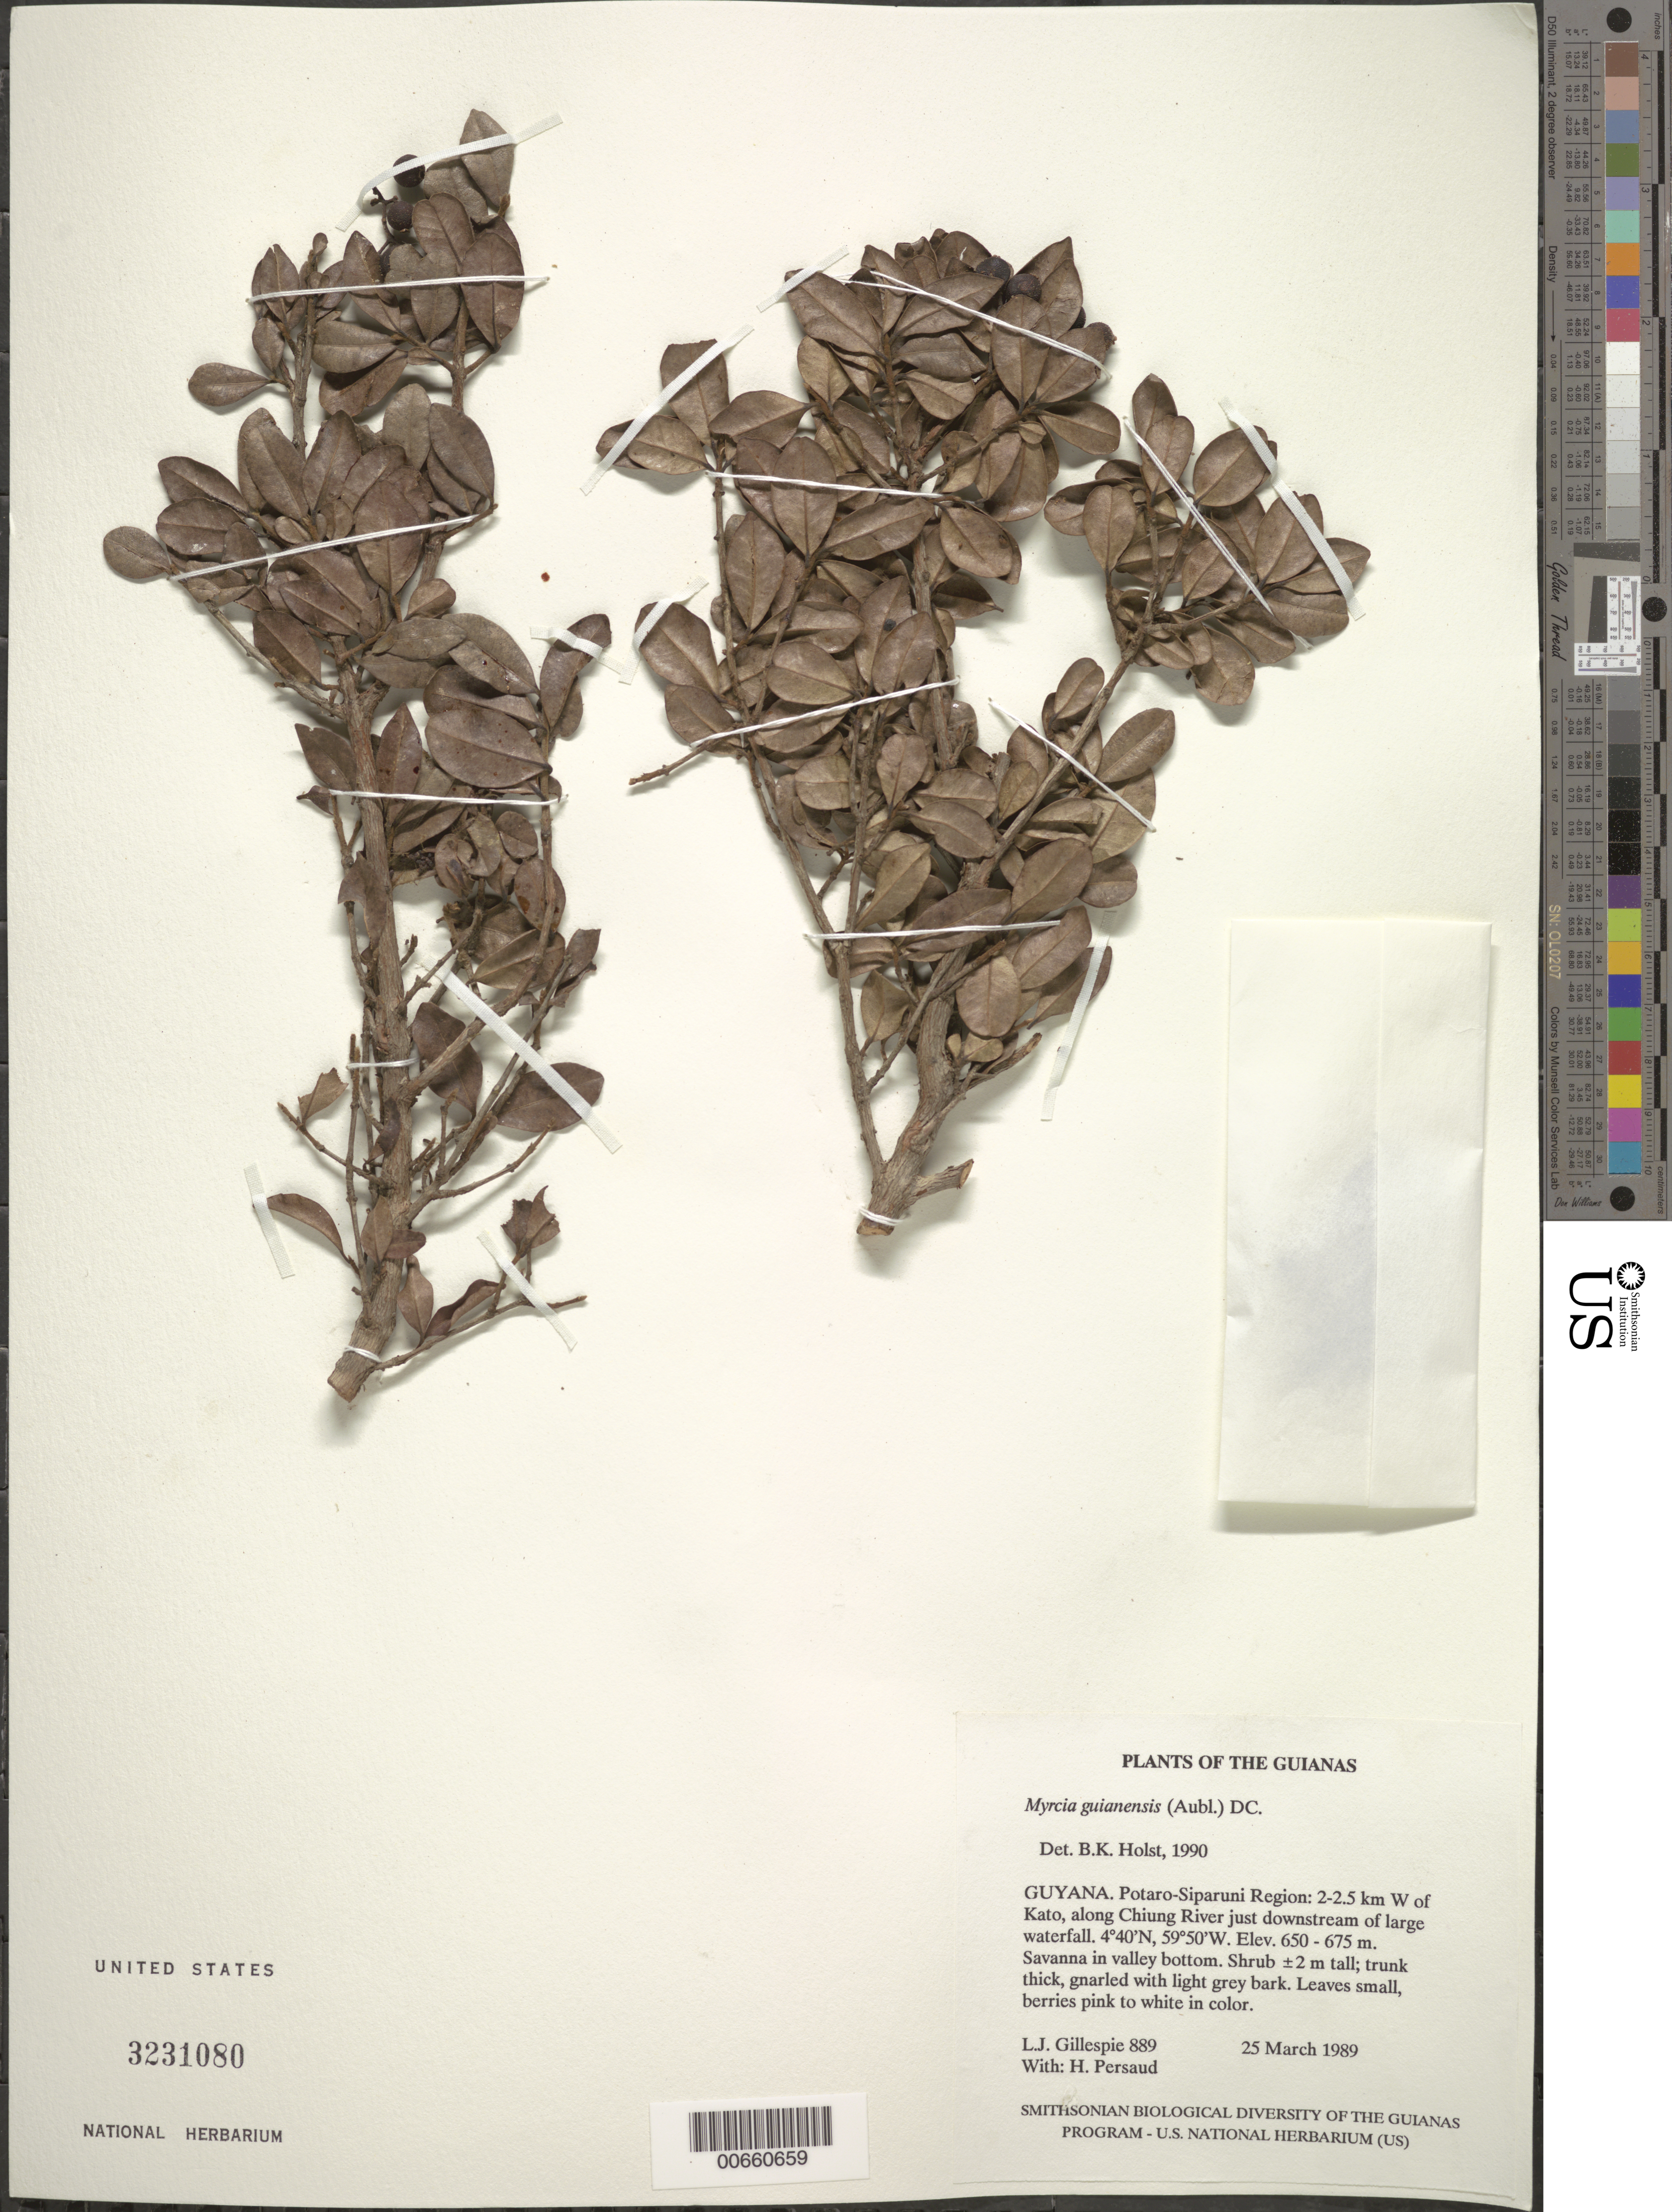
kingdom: Plantae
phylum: Tracheophyta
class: Magnoliopsida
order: Myrtales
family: Myrtaceae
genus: Myrcia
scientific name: Myrcia guianensis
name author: (Aubl.) DC.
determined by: Holst, Bruce K.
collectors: L. J. Gillespie & H. Persaud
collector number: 889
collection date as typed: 25 March 1989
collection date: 1989-03-25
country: Guyana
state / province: Potaro-Siparuni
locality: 2-2.5 km W of Kato, along Chiung River just downstream of large waterfall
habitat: Savanna in valley bottom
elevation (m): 650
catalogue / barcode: US 3231080